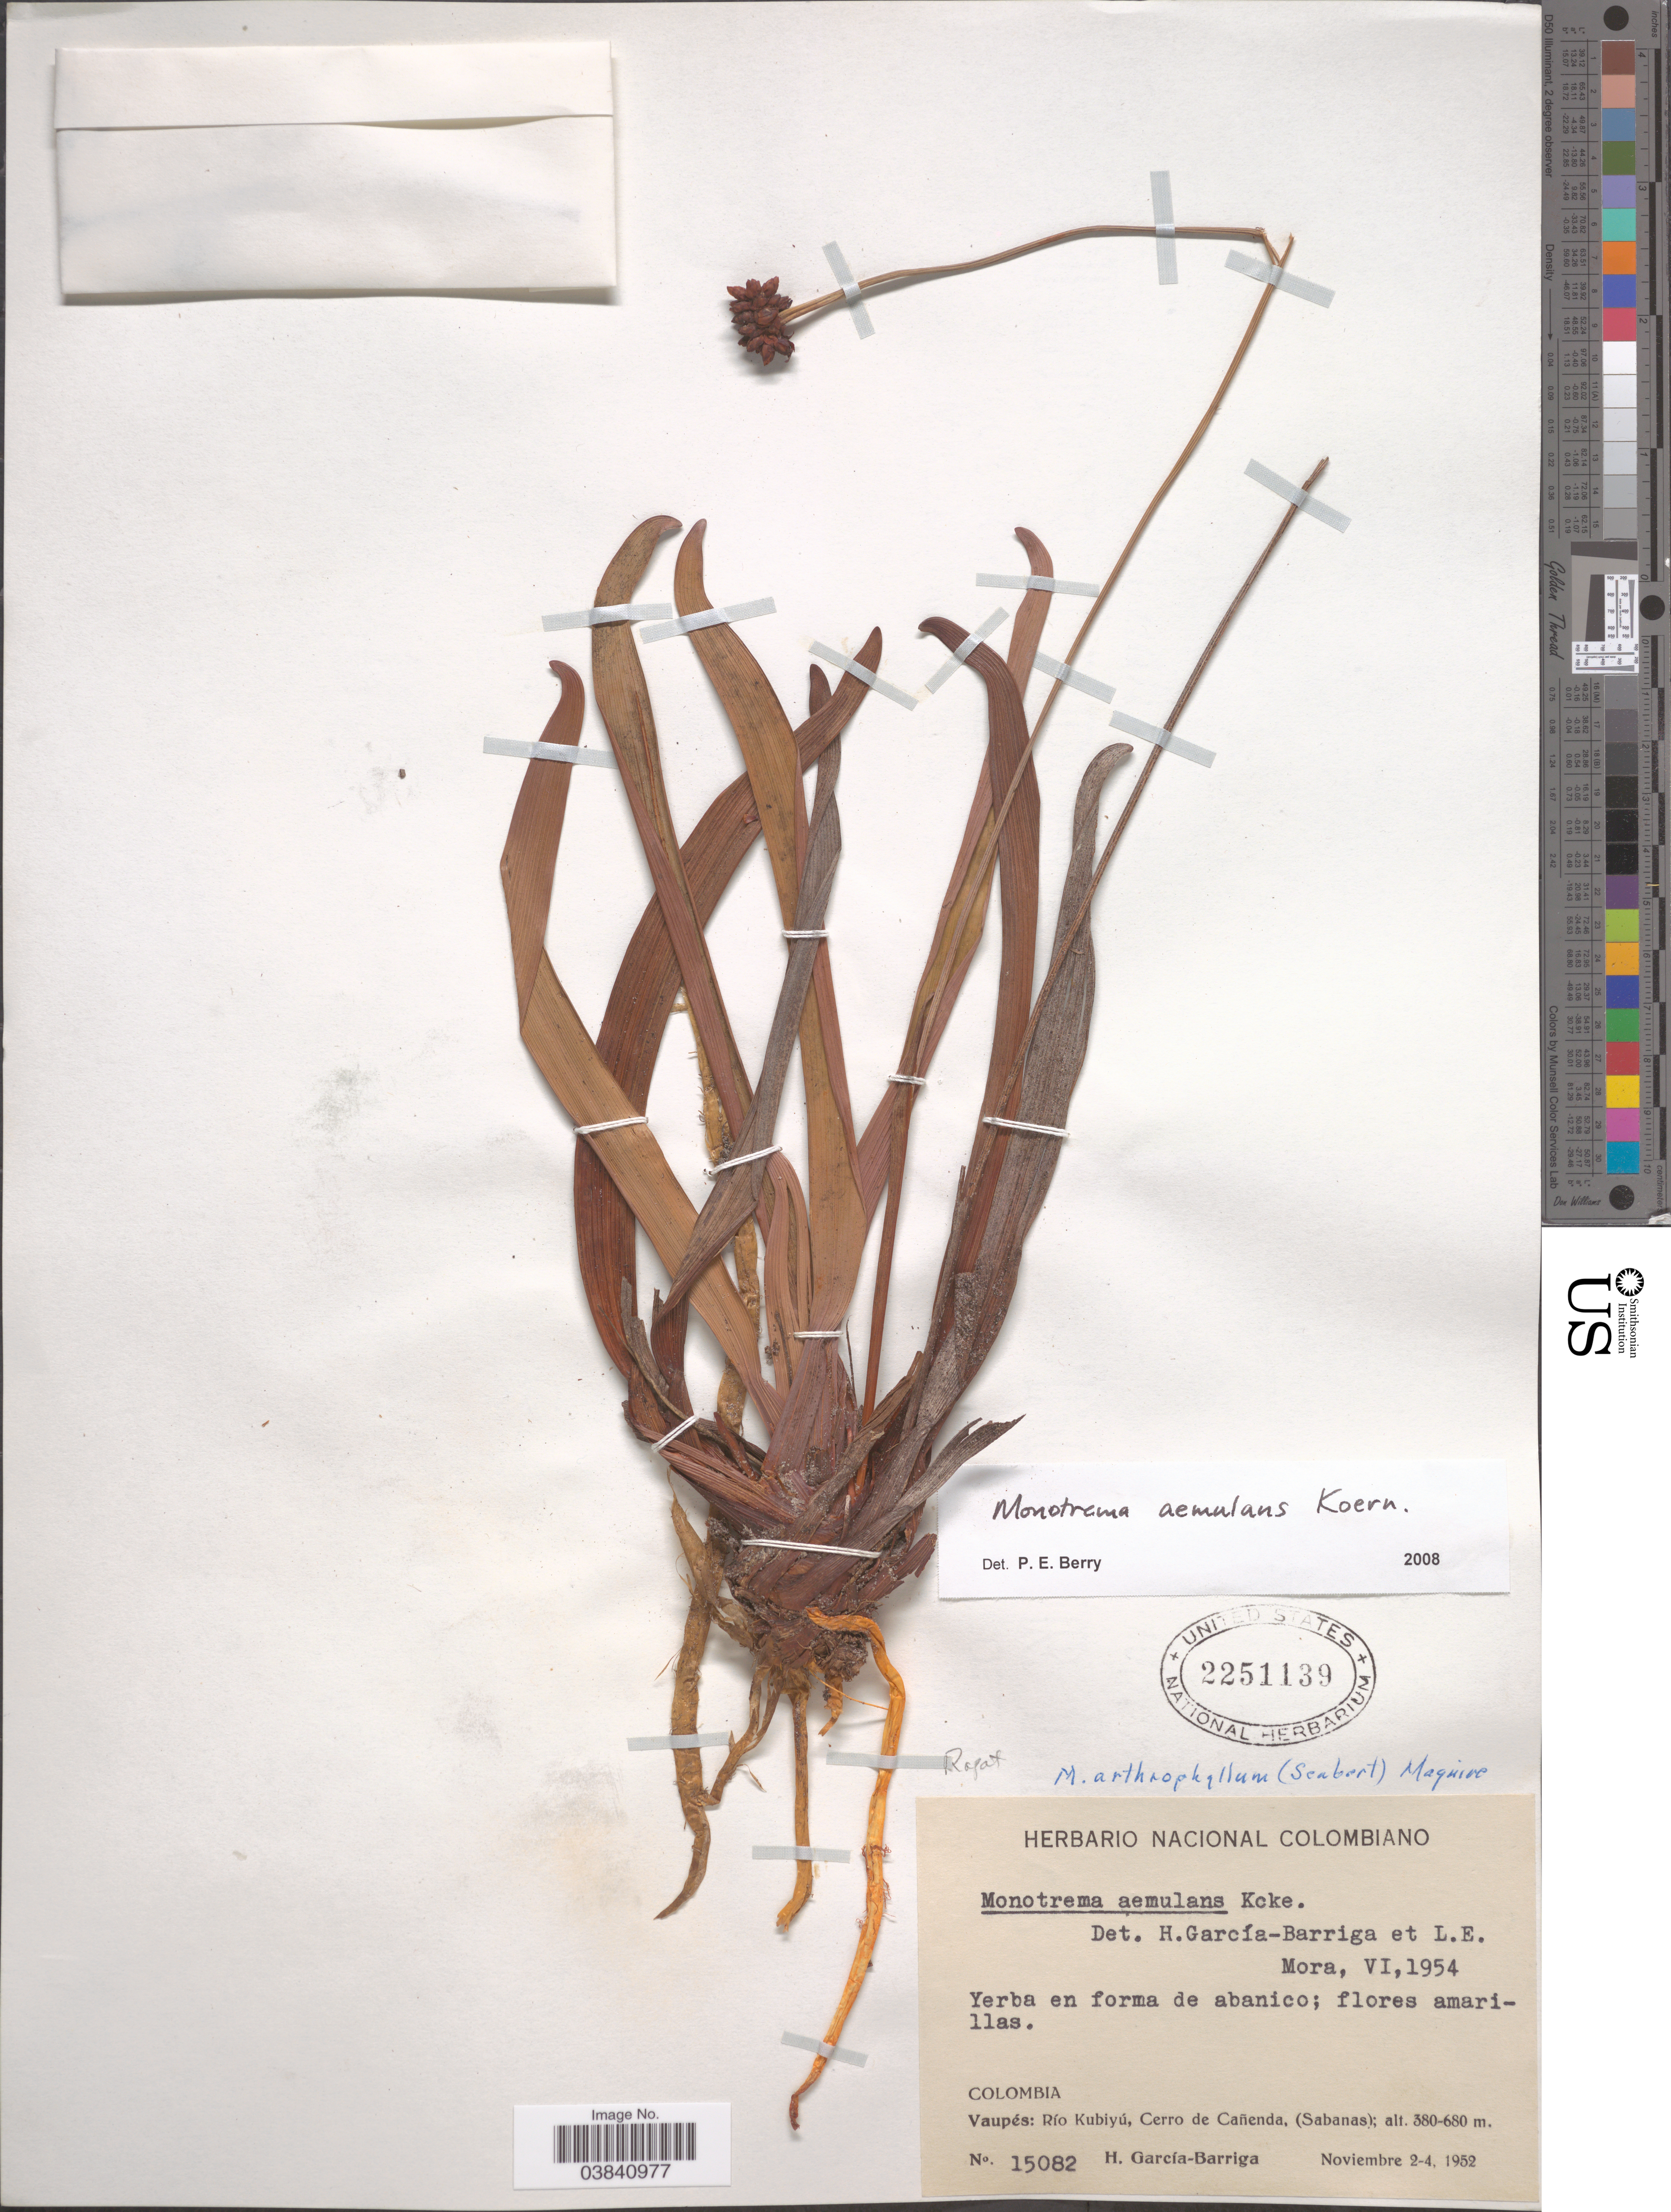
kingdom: Plantae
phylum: Tracheophyta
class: Liliopsida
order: Poales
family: Rapateaceae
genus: Monotrema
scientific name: Monotrema aemulans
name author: Körn.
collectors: H. García Barriga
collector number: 15082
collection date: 1952-11-02/1952-11-04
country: Colombia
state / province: Vaupés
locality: Río Kubiyú, Cerro de Cañenda, (Sabanas).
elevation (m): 380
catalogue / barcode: US 2251139